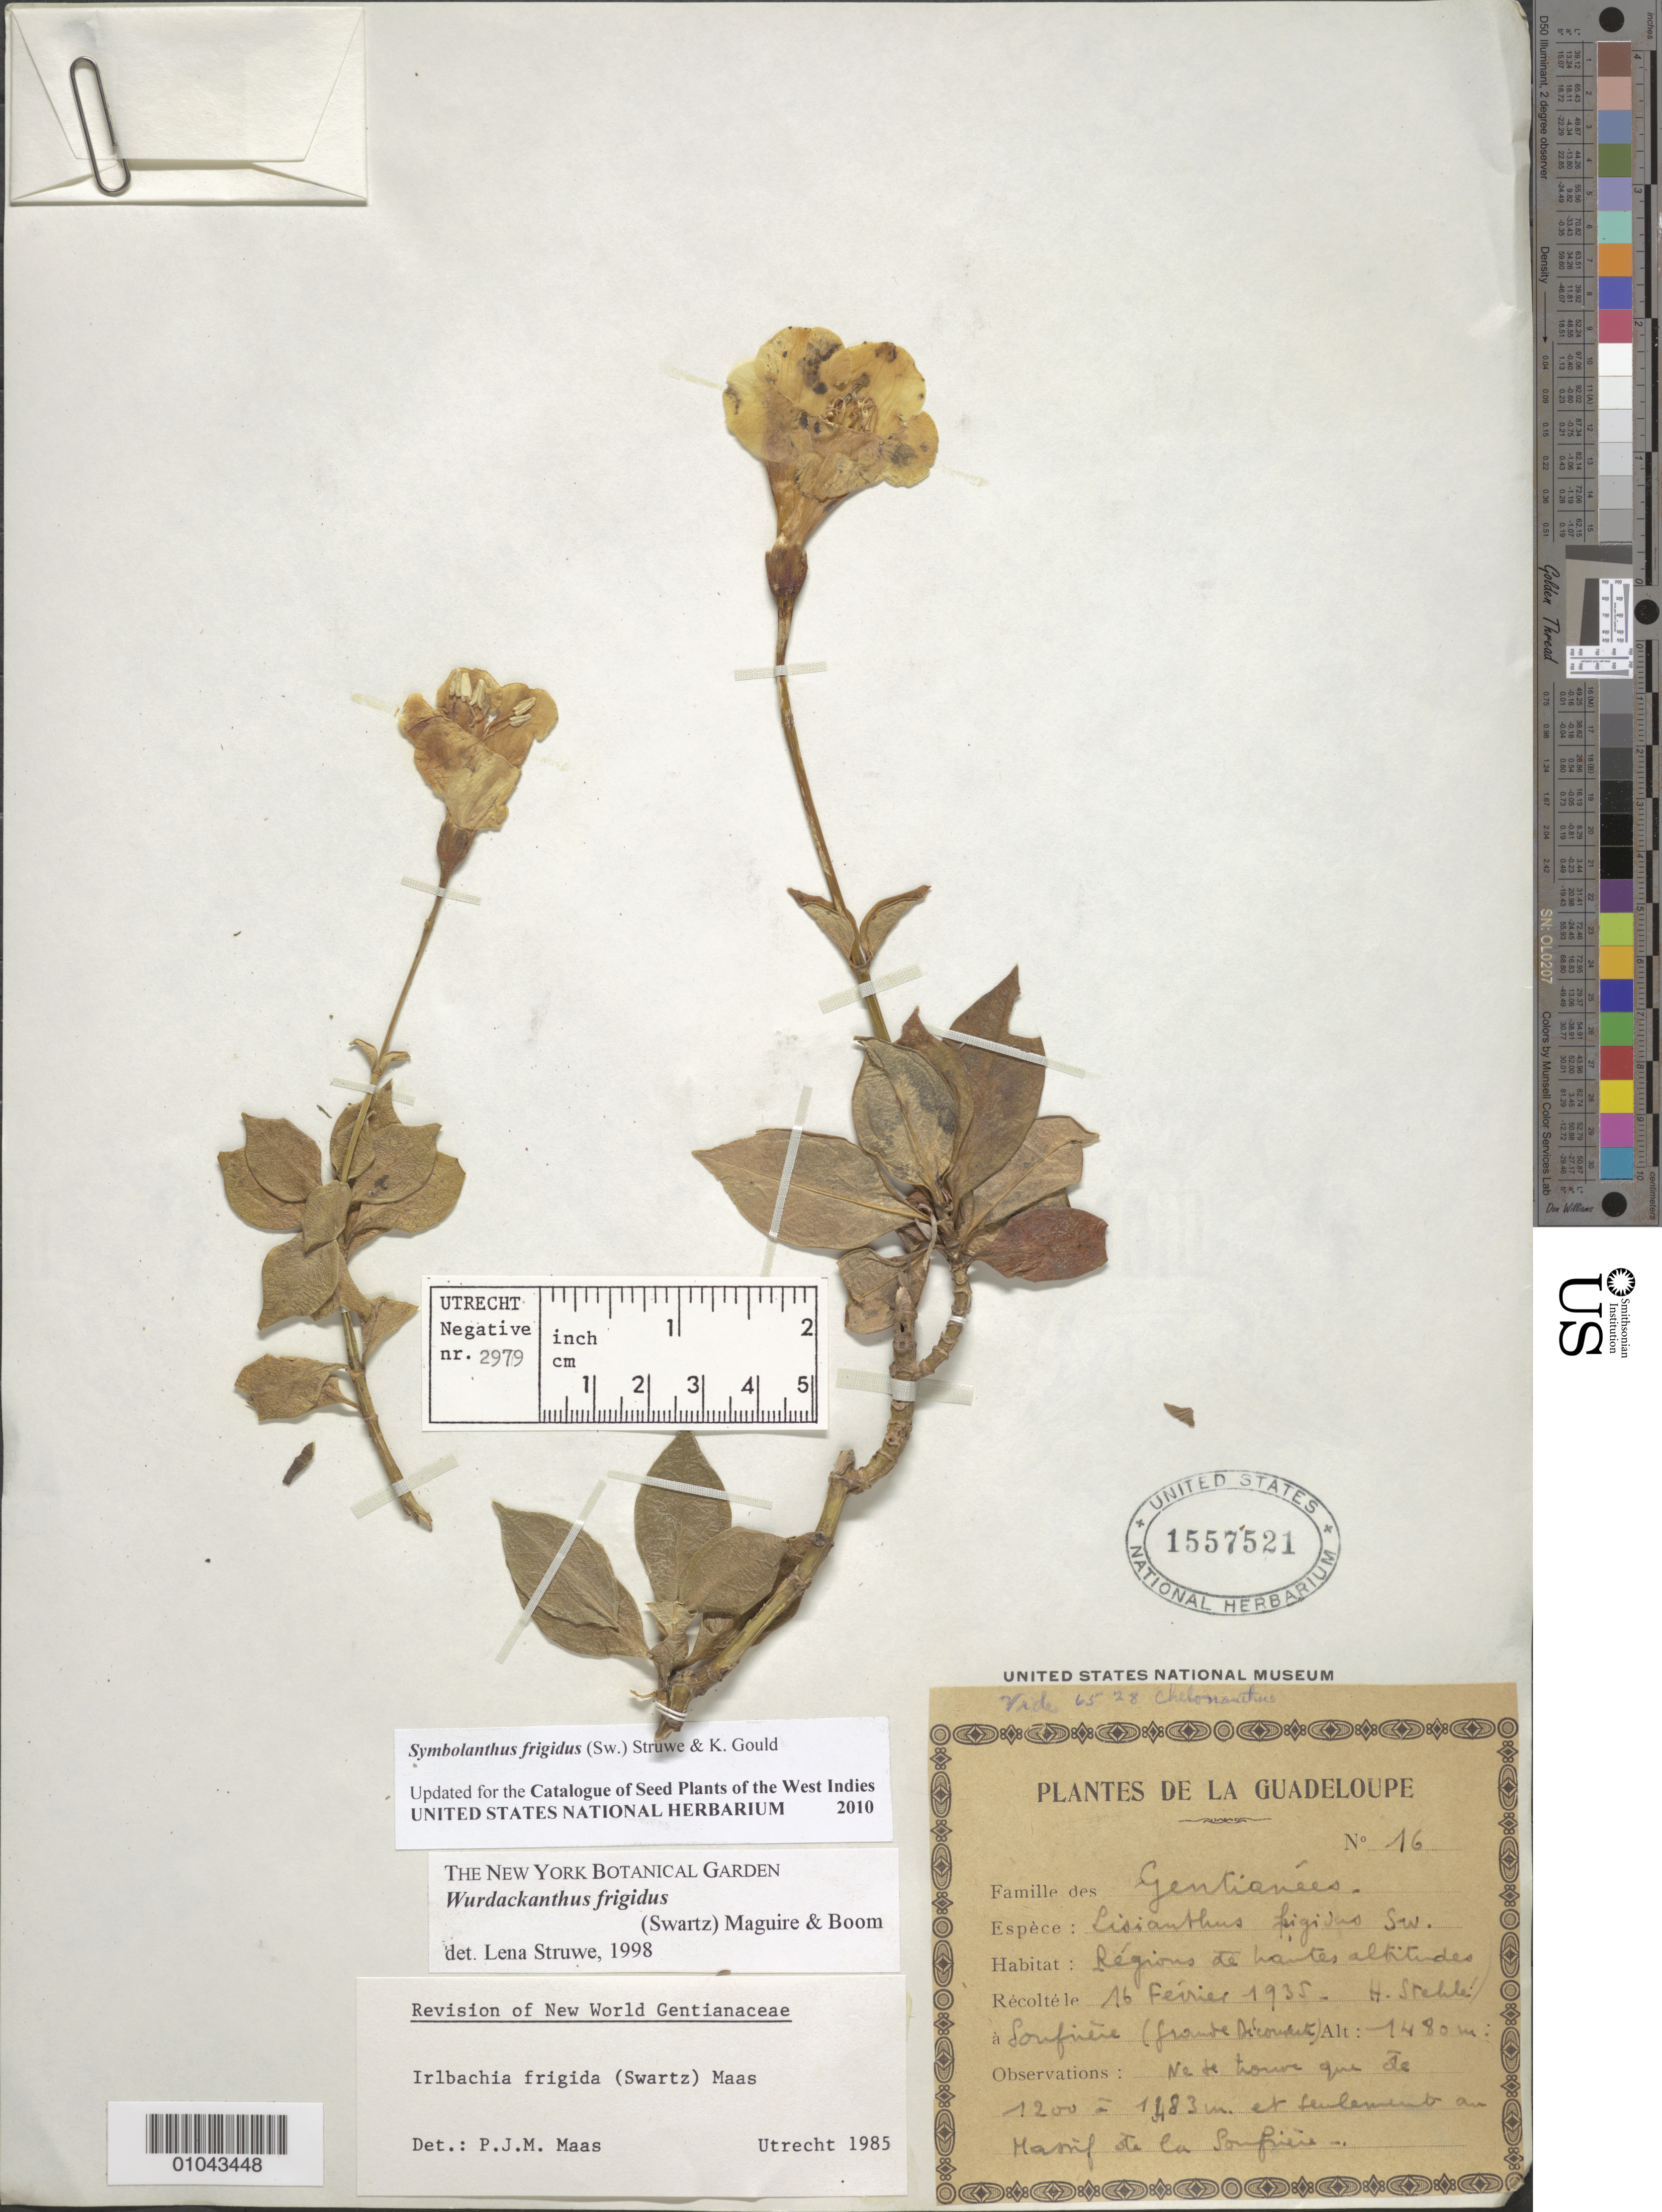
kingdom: Plantae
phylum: Tracheophyta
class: Magnoliopsida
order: Gentianales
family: Gentianaceae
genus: Symbolanthus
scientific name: Symbolanthus frigidus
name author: (Sw.) Struwe & K. R. Gould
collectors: H. Stehlé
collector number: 16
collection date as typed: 16 Feb 1935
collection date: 1935-02-16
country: Guadeloupe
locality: Soufrière, Grande Dècoudet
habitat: Régions de hautes altitudes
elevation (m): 1480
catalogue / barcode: US 1557521